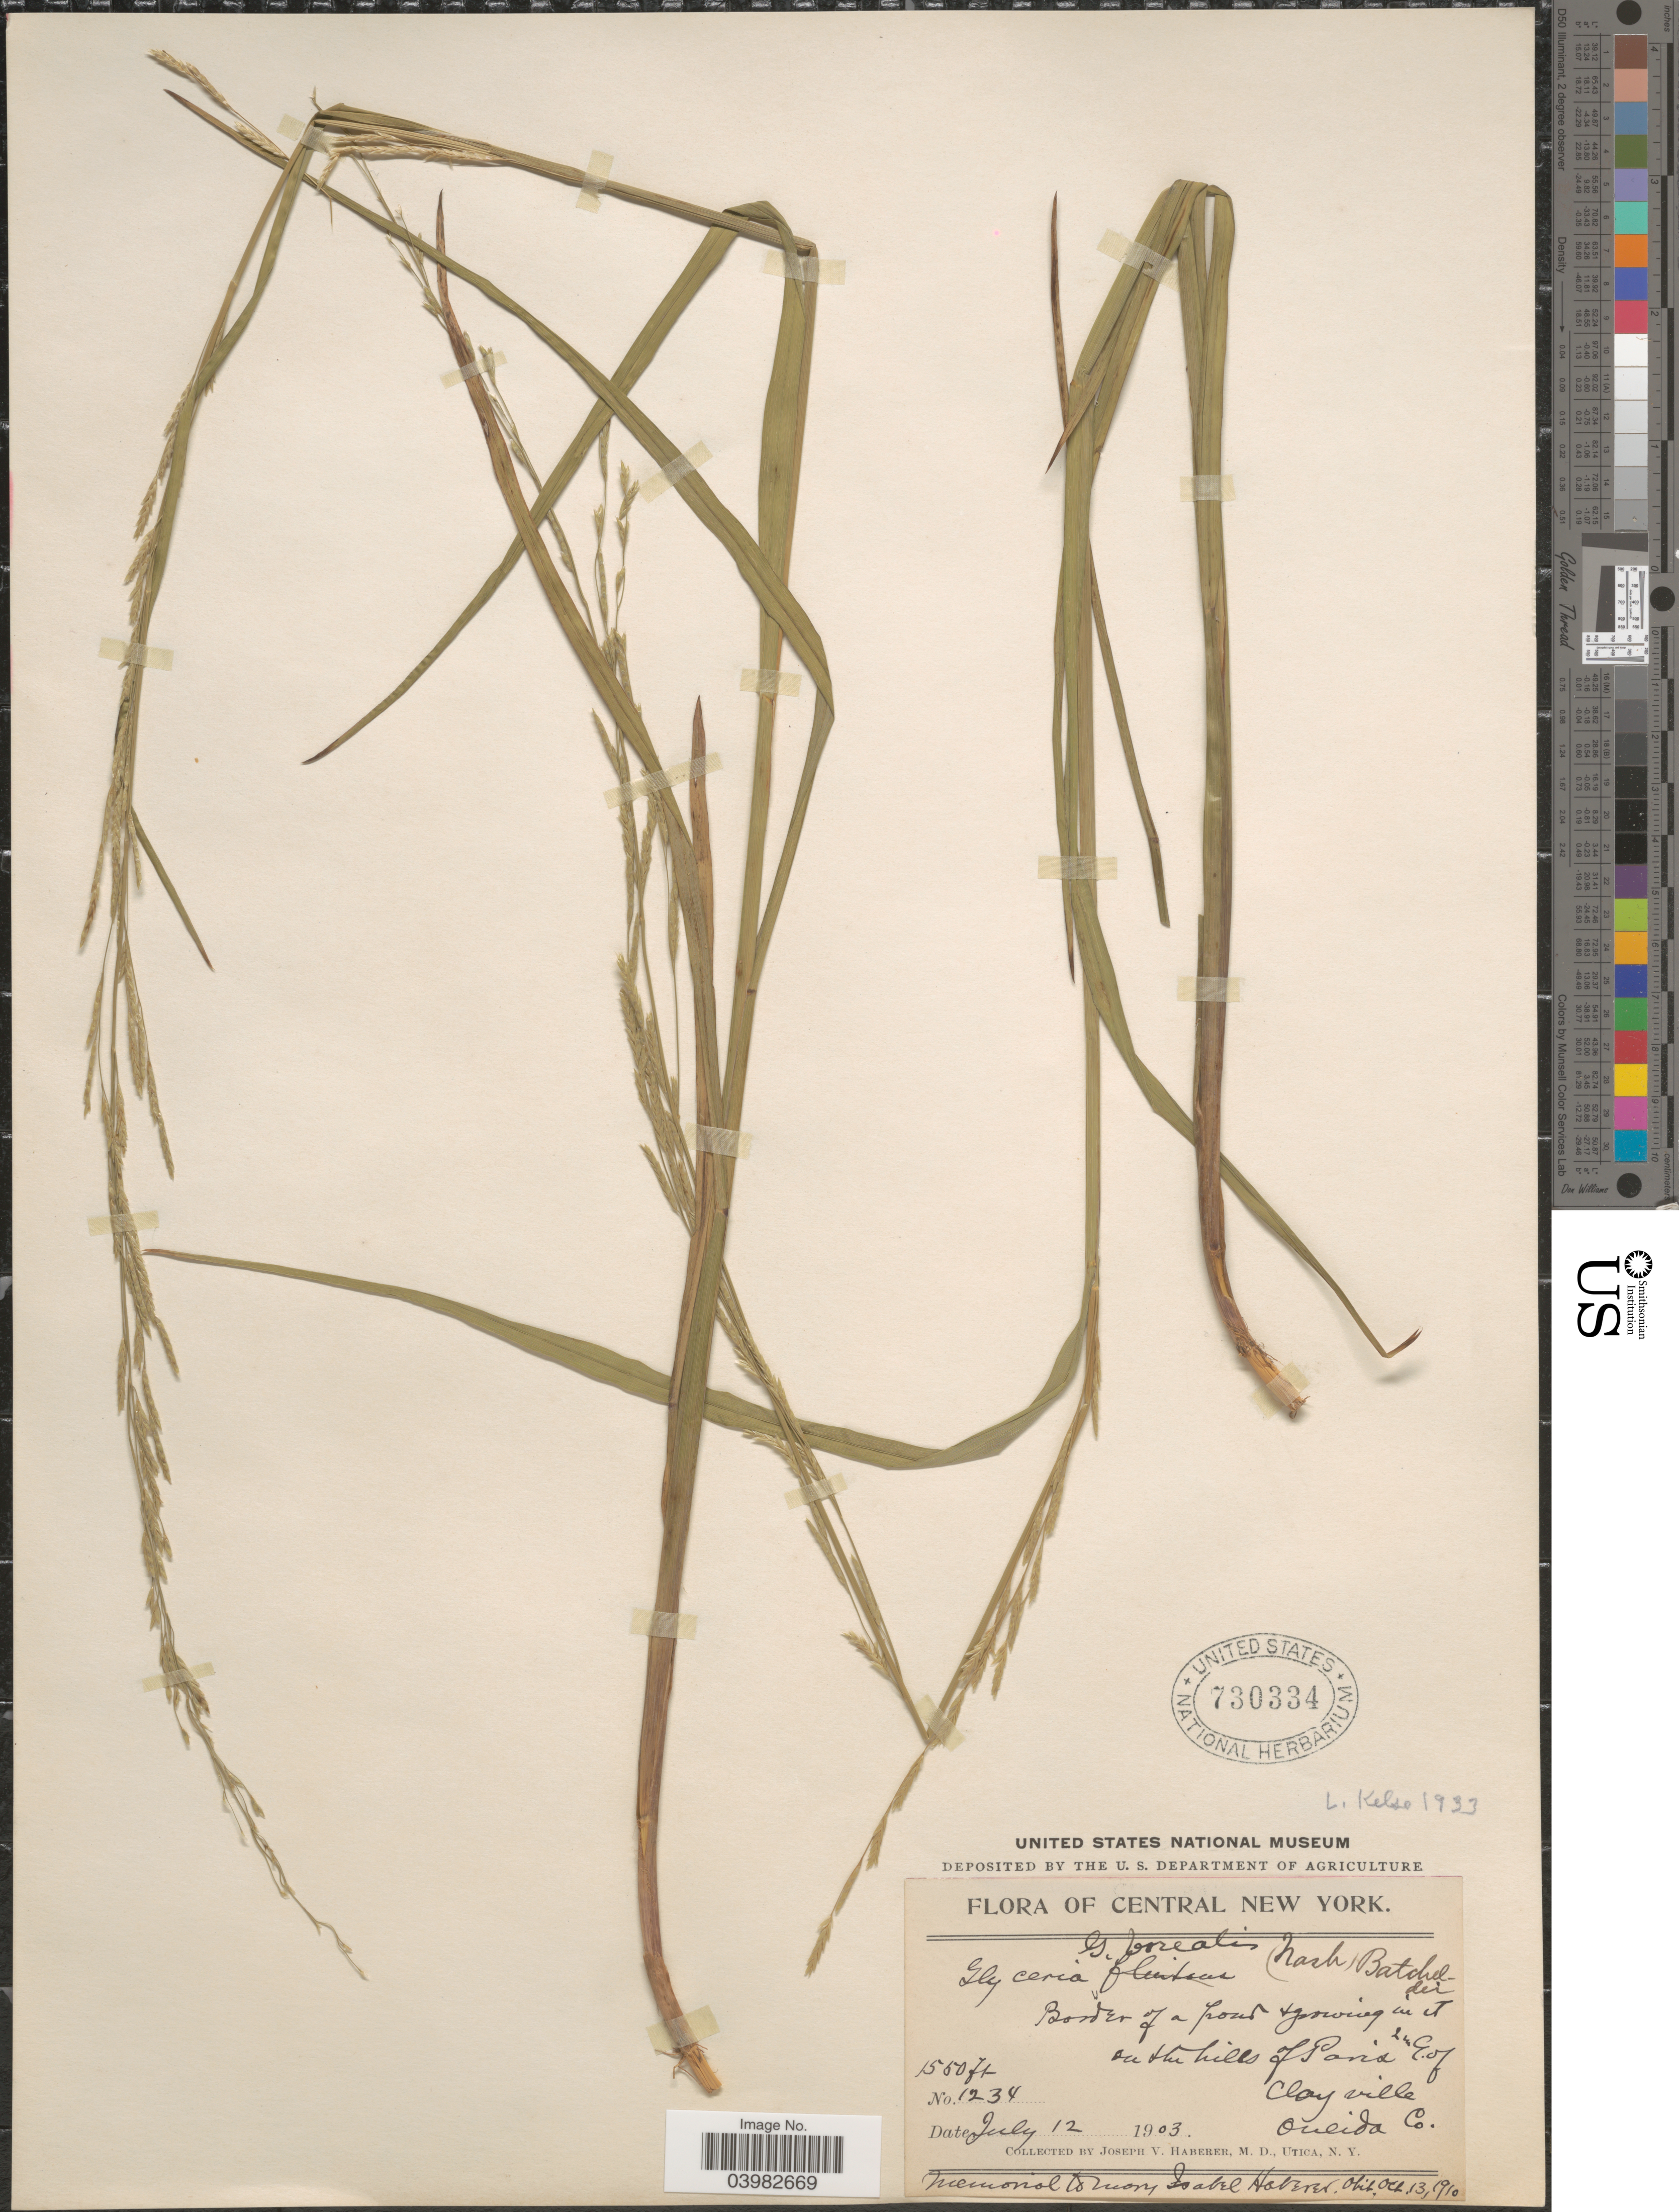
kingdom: Plantae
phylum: Tracheophyta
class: Liliopsida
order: Poales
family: Poaceae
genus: Glyceria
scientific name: Glyceria borealis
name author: (Nash) Batchelder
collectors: J. V. Haberer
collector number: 1234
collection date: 1903-07-12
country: United States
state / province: New York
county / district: Oneida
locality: Central New York. Border of a pond + growing in or on the hills of Paris E. of Clayville. Oneida Co.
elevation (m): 472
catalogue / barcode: US 730334